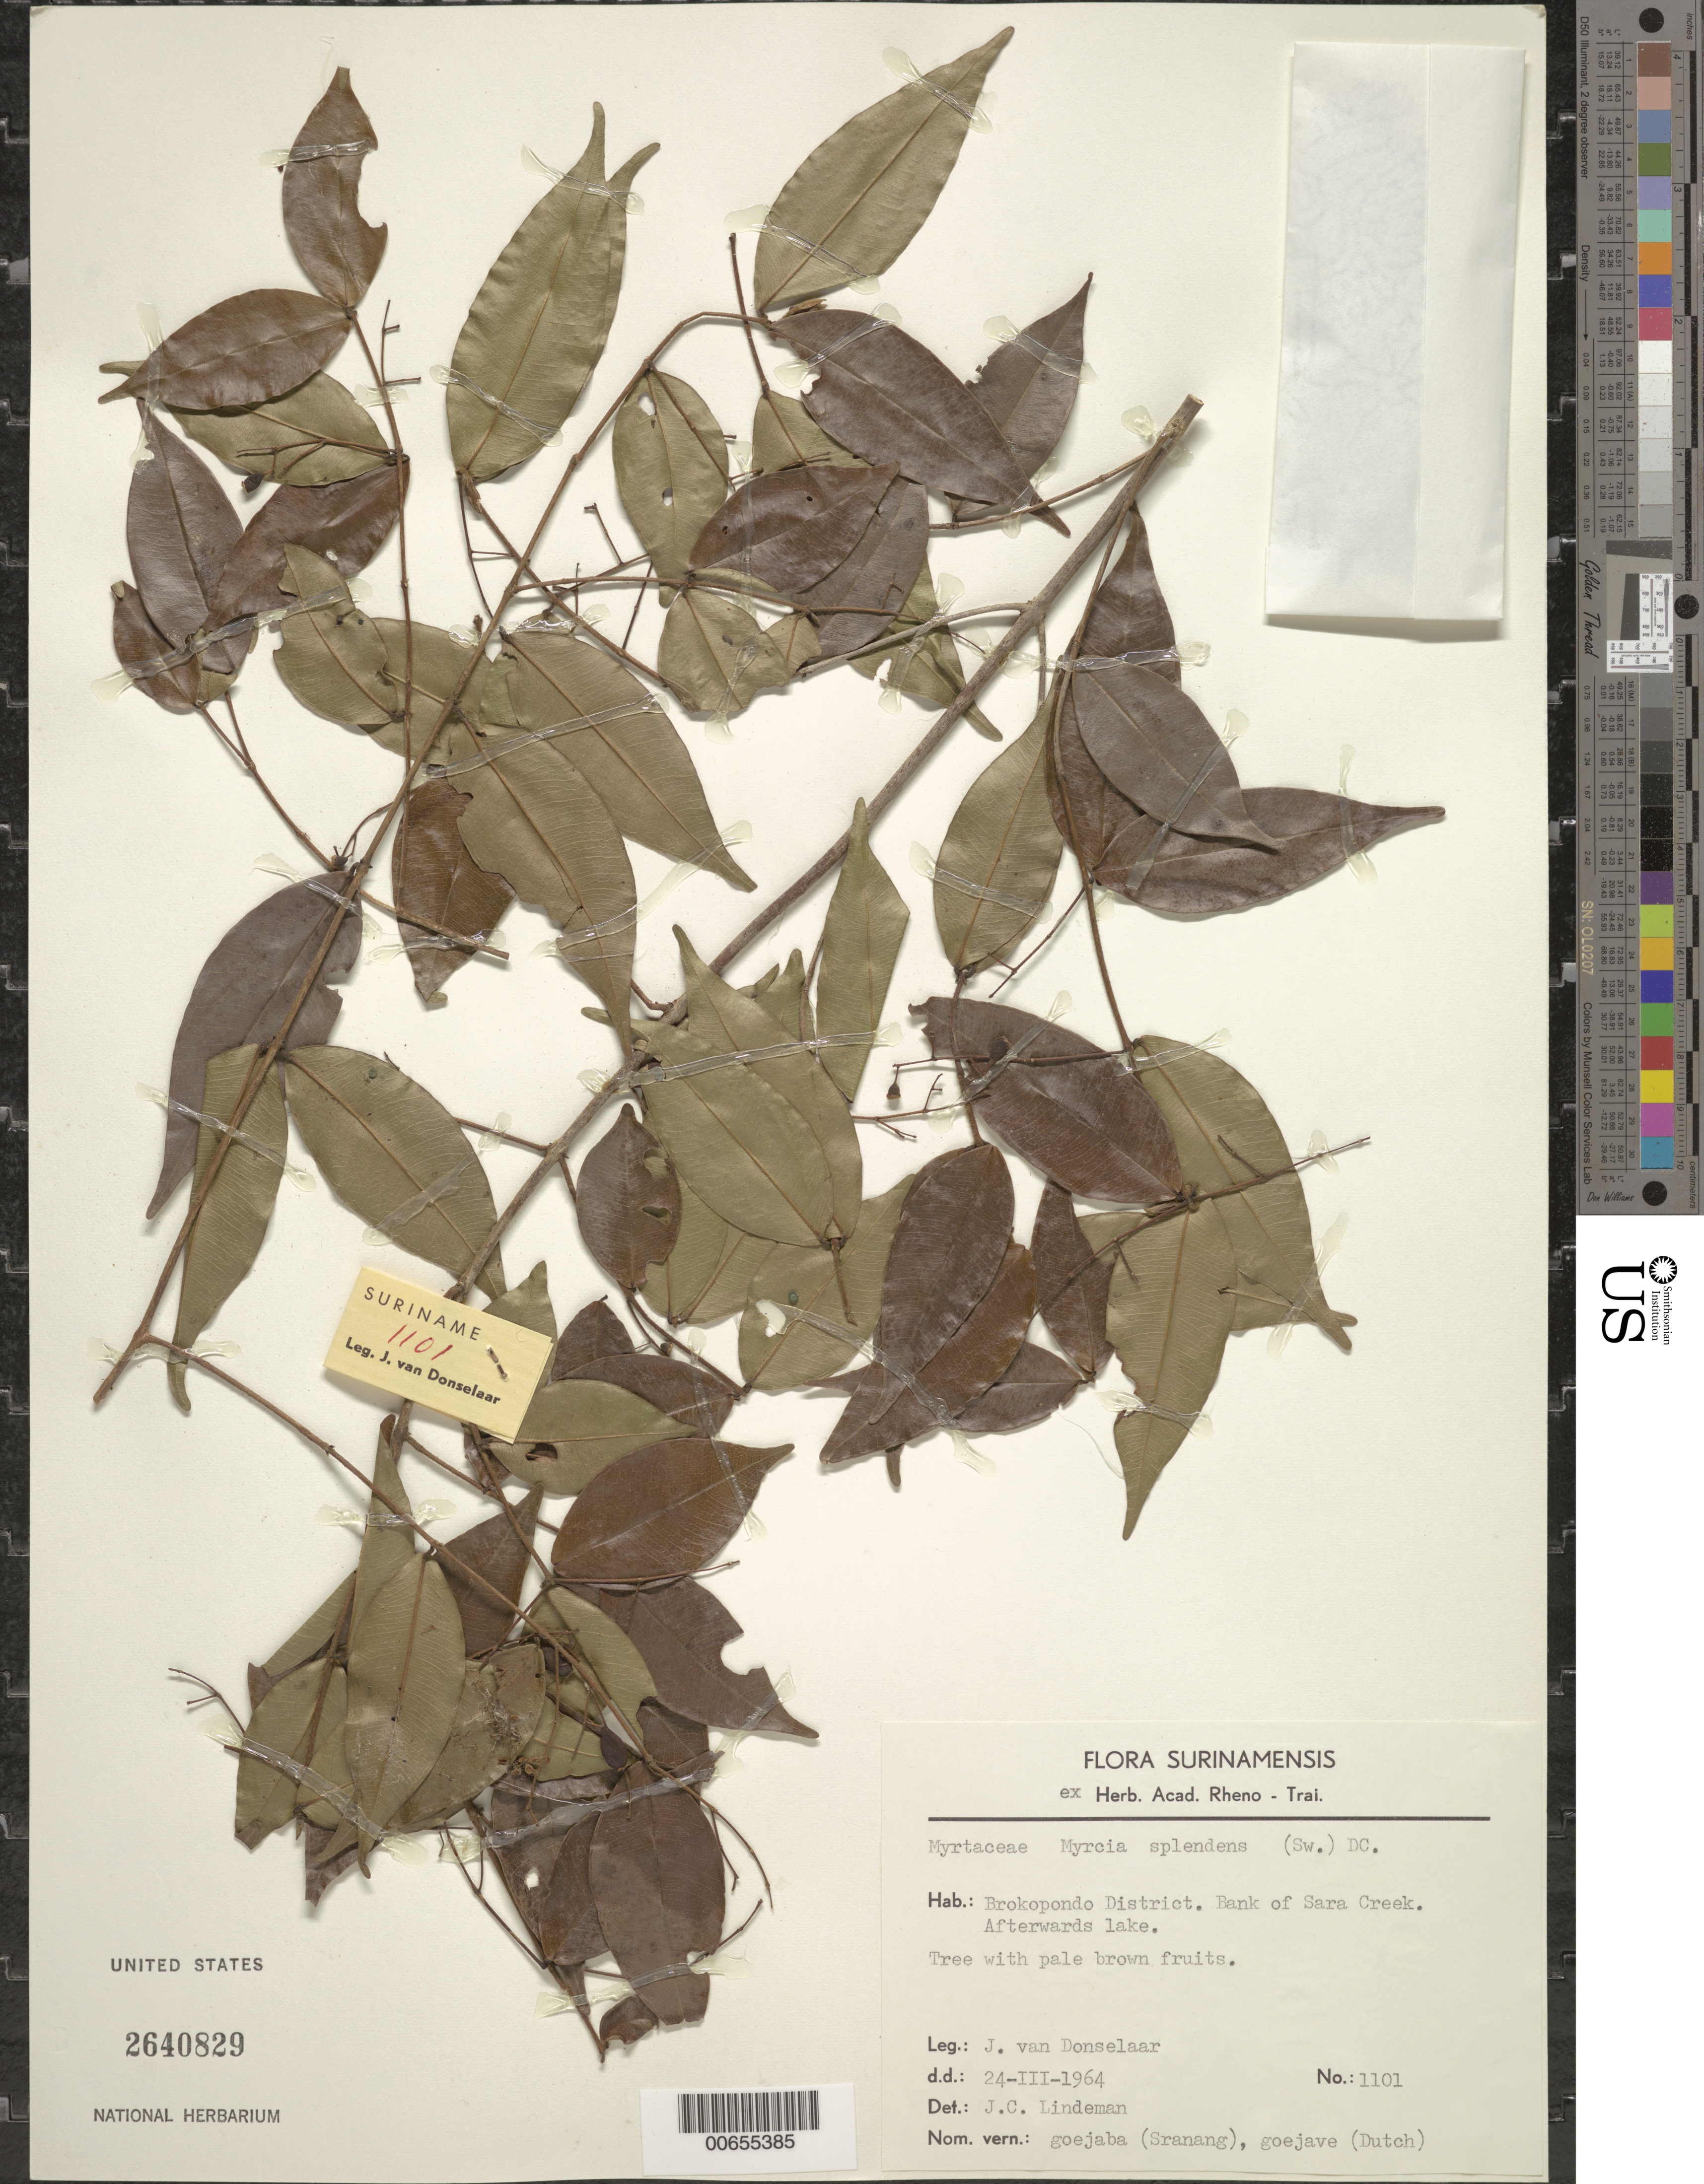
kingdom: Plantae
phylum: Tracheophyta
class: Magnoliopsida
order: Myrtales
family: Myrtaceae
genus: Myrcia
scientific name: Myrcia splendens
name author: (Sw.) DC.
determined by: Lindeman, J. C.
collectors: J. Donselaar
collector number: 1101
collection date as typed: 24-Mar-64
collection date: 1964-03-24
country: Suriname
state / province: Brokopondo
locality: Sara Creek, Afterwards Lake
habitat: Creek bank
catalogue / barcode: US 2640829